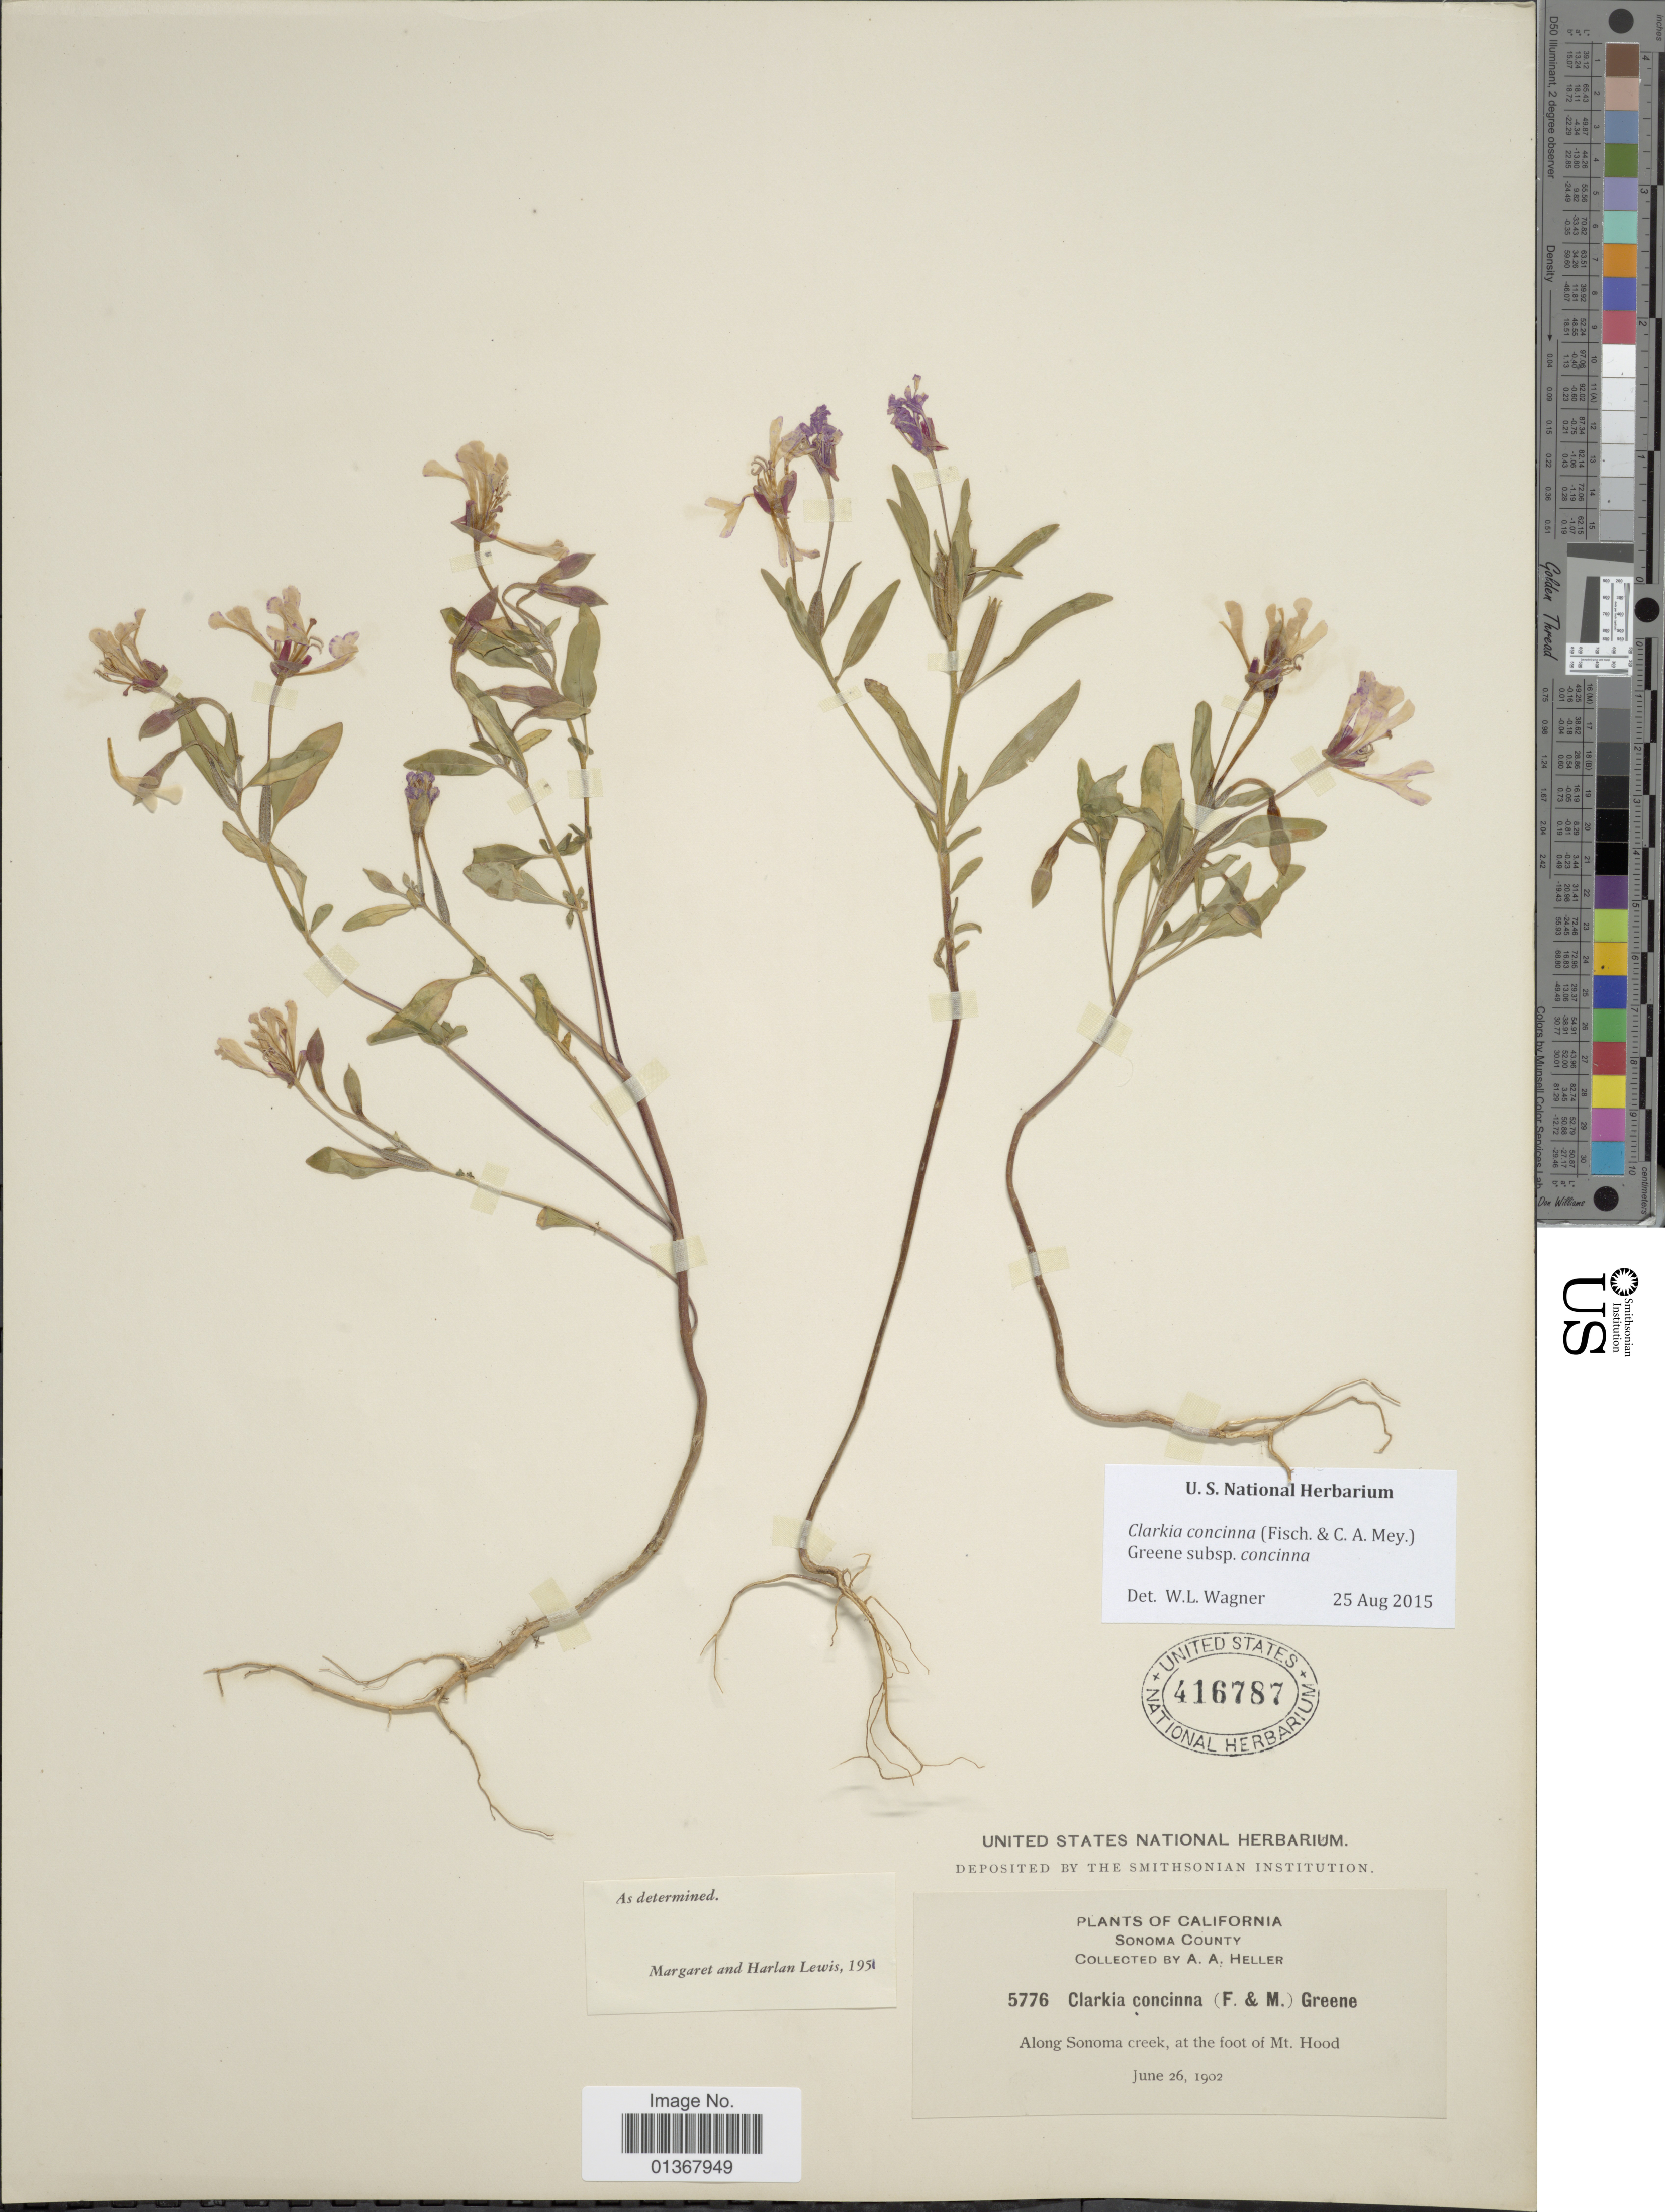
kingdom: Plantae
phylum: Tracheophyta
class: Magnoliopsida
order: Myrtales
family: Onagraceae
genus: Clarkia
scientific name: Clarkia concinna subsp. concinna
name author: (Fisch. & C.A. Mey.) Greene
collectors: A. A. Heller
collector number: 5776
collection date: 1902-06-26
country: United States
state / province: California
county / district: Sonoma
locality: Sonoma County, Along Sonoma creek, at the foot of Mt. Hood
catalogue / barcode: US 416787